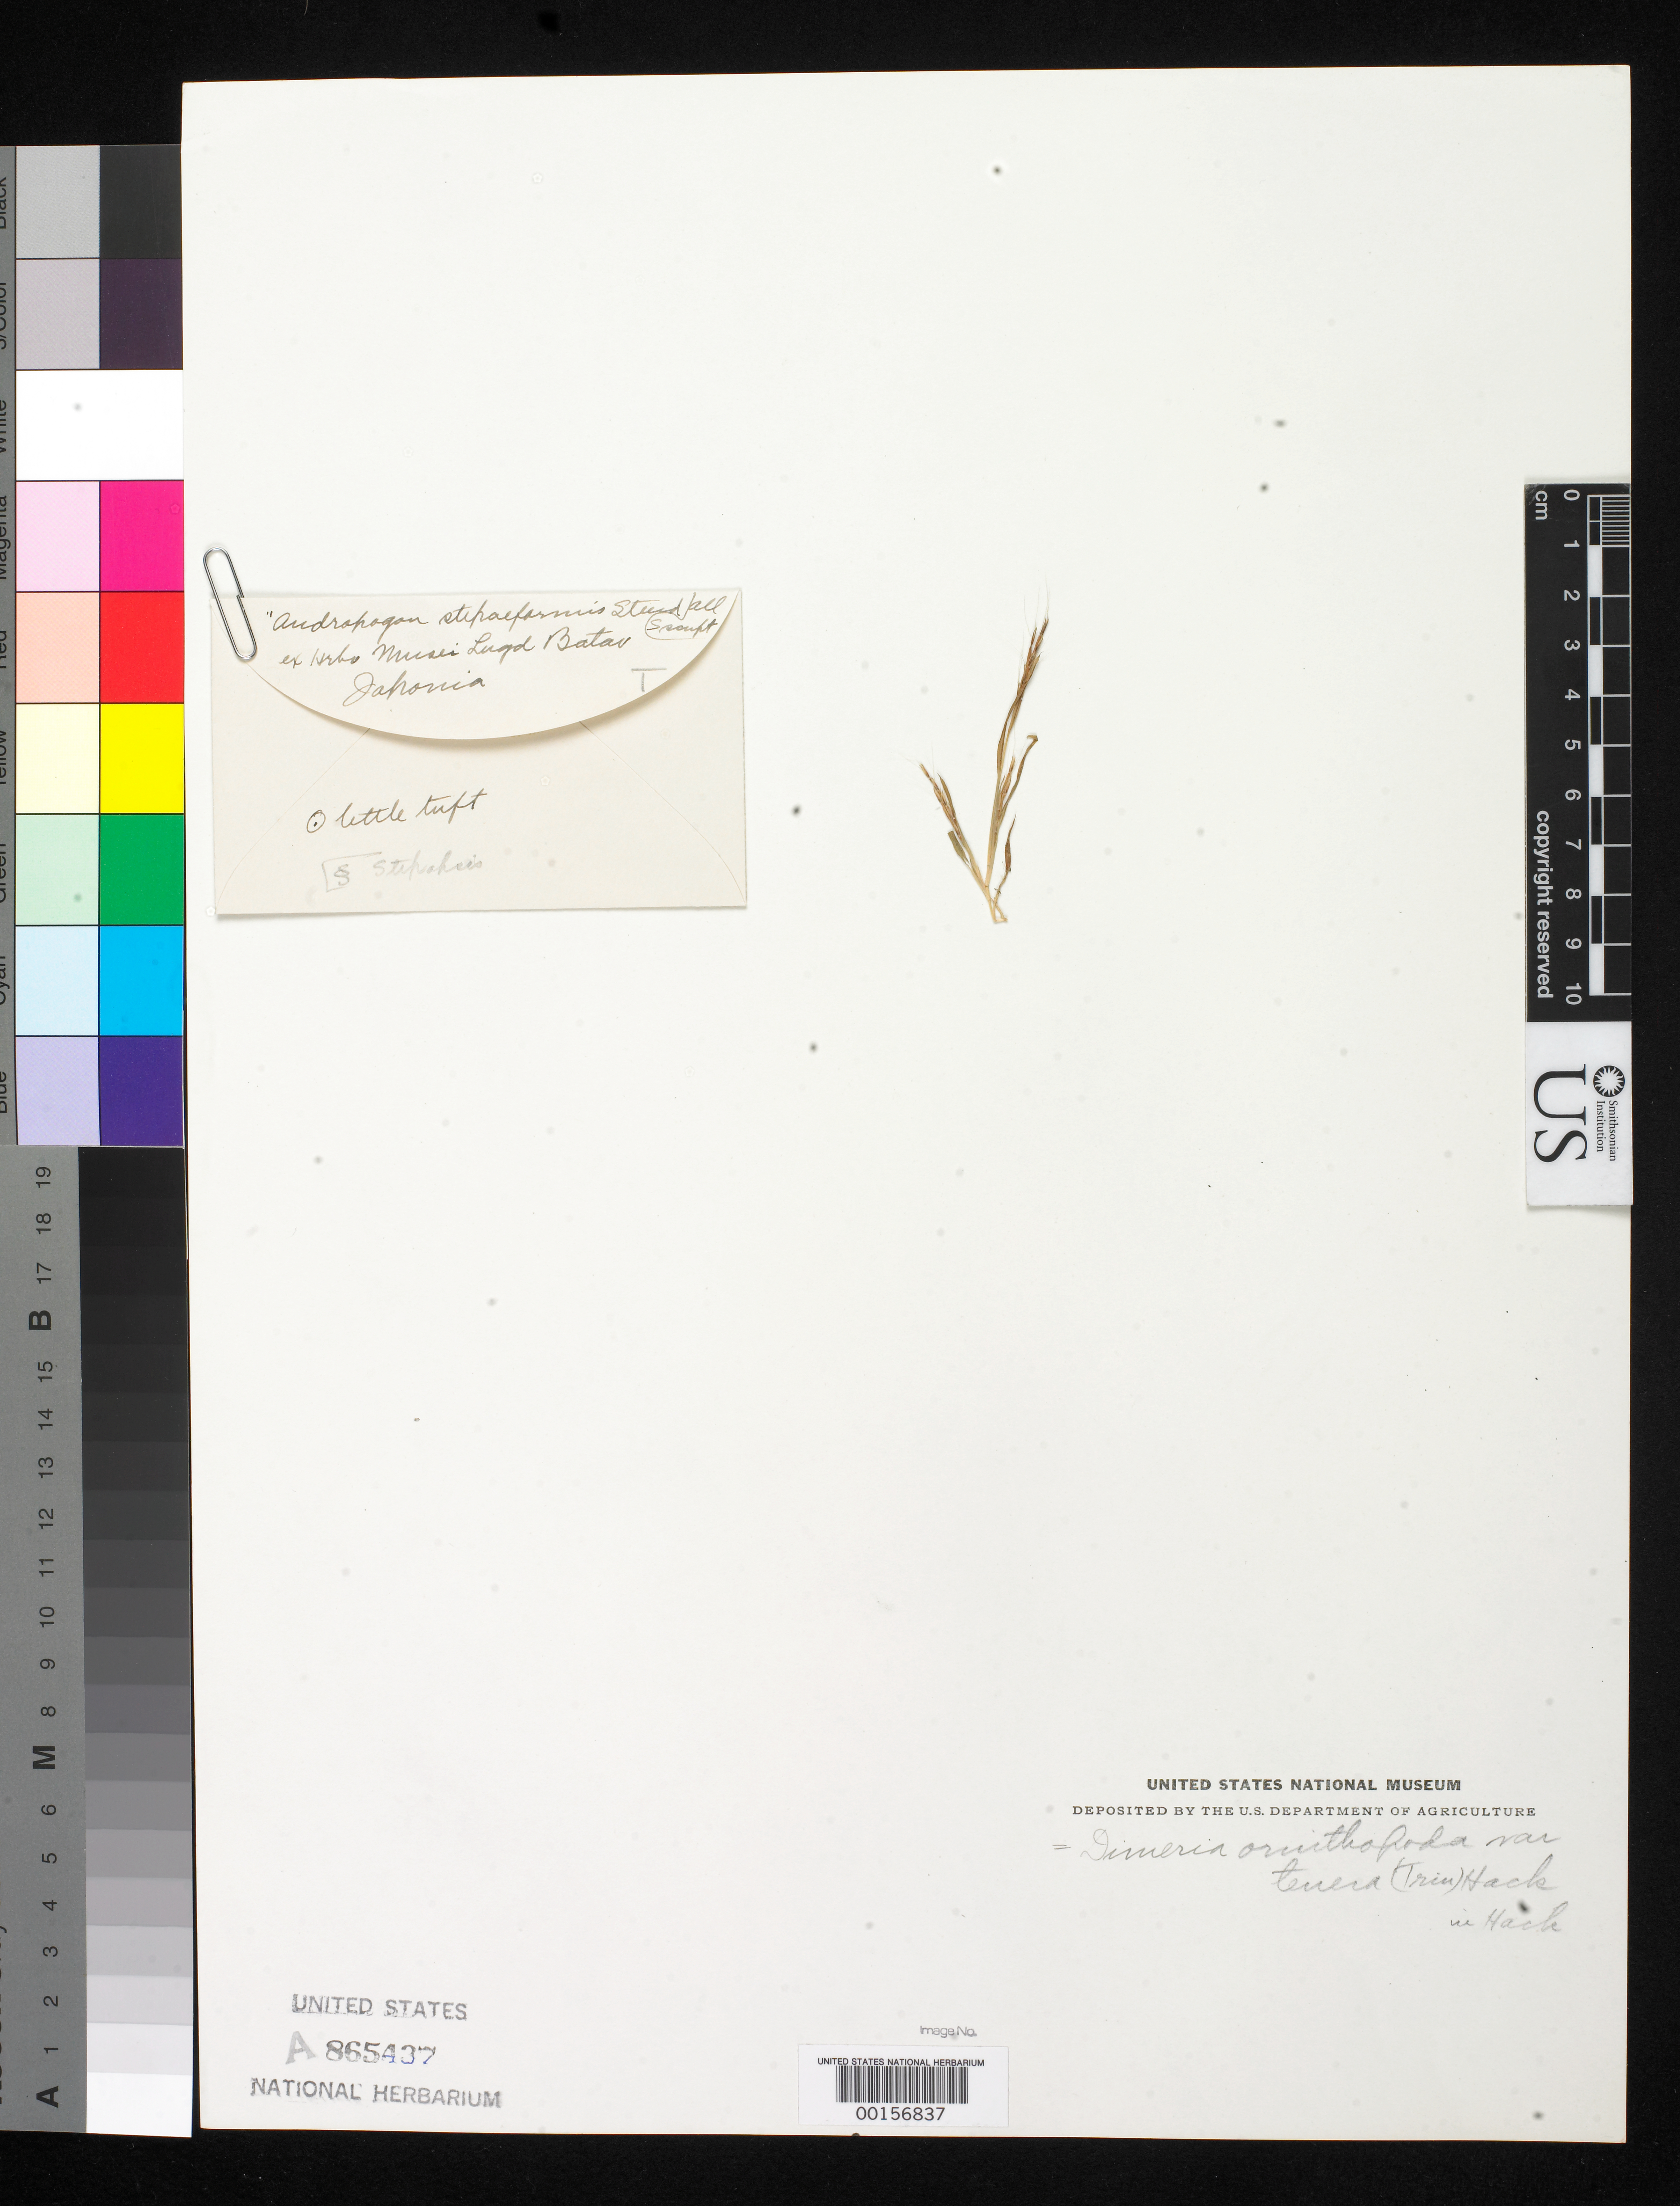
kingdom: Plantae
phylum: Tracheophyta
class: Liliopsida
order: Poales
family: Poaceae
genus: Andropogon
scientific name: Andropogon stipaeformis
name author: Steud.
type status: Type Fragment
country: Japan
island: Honshu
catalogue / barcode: US 865437A